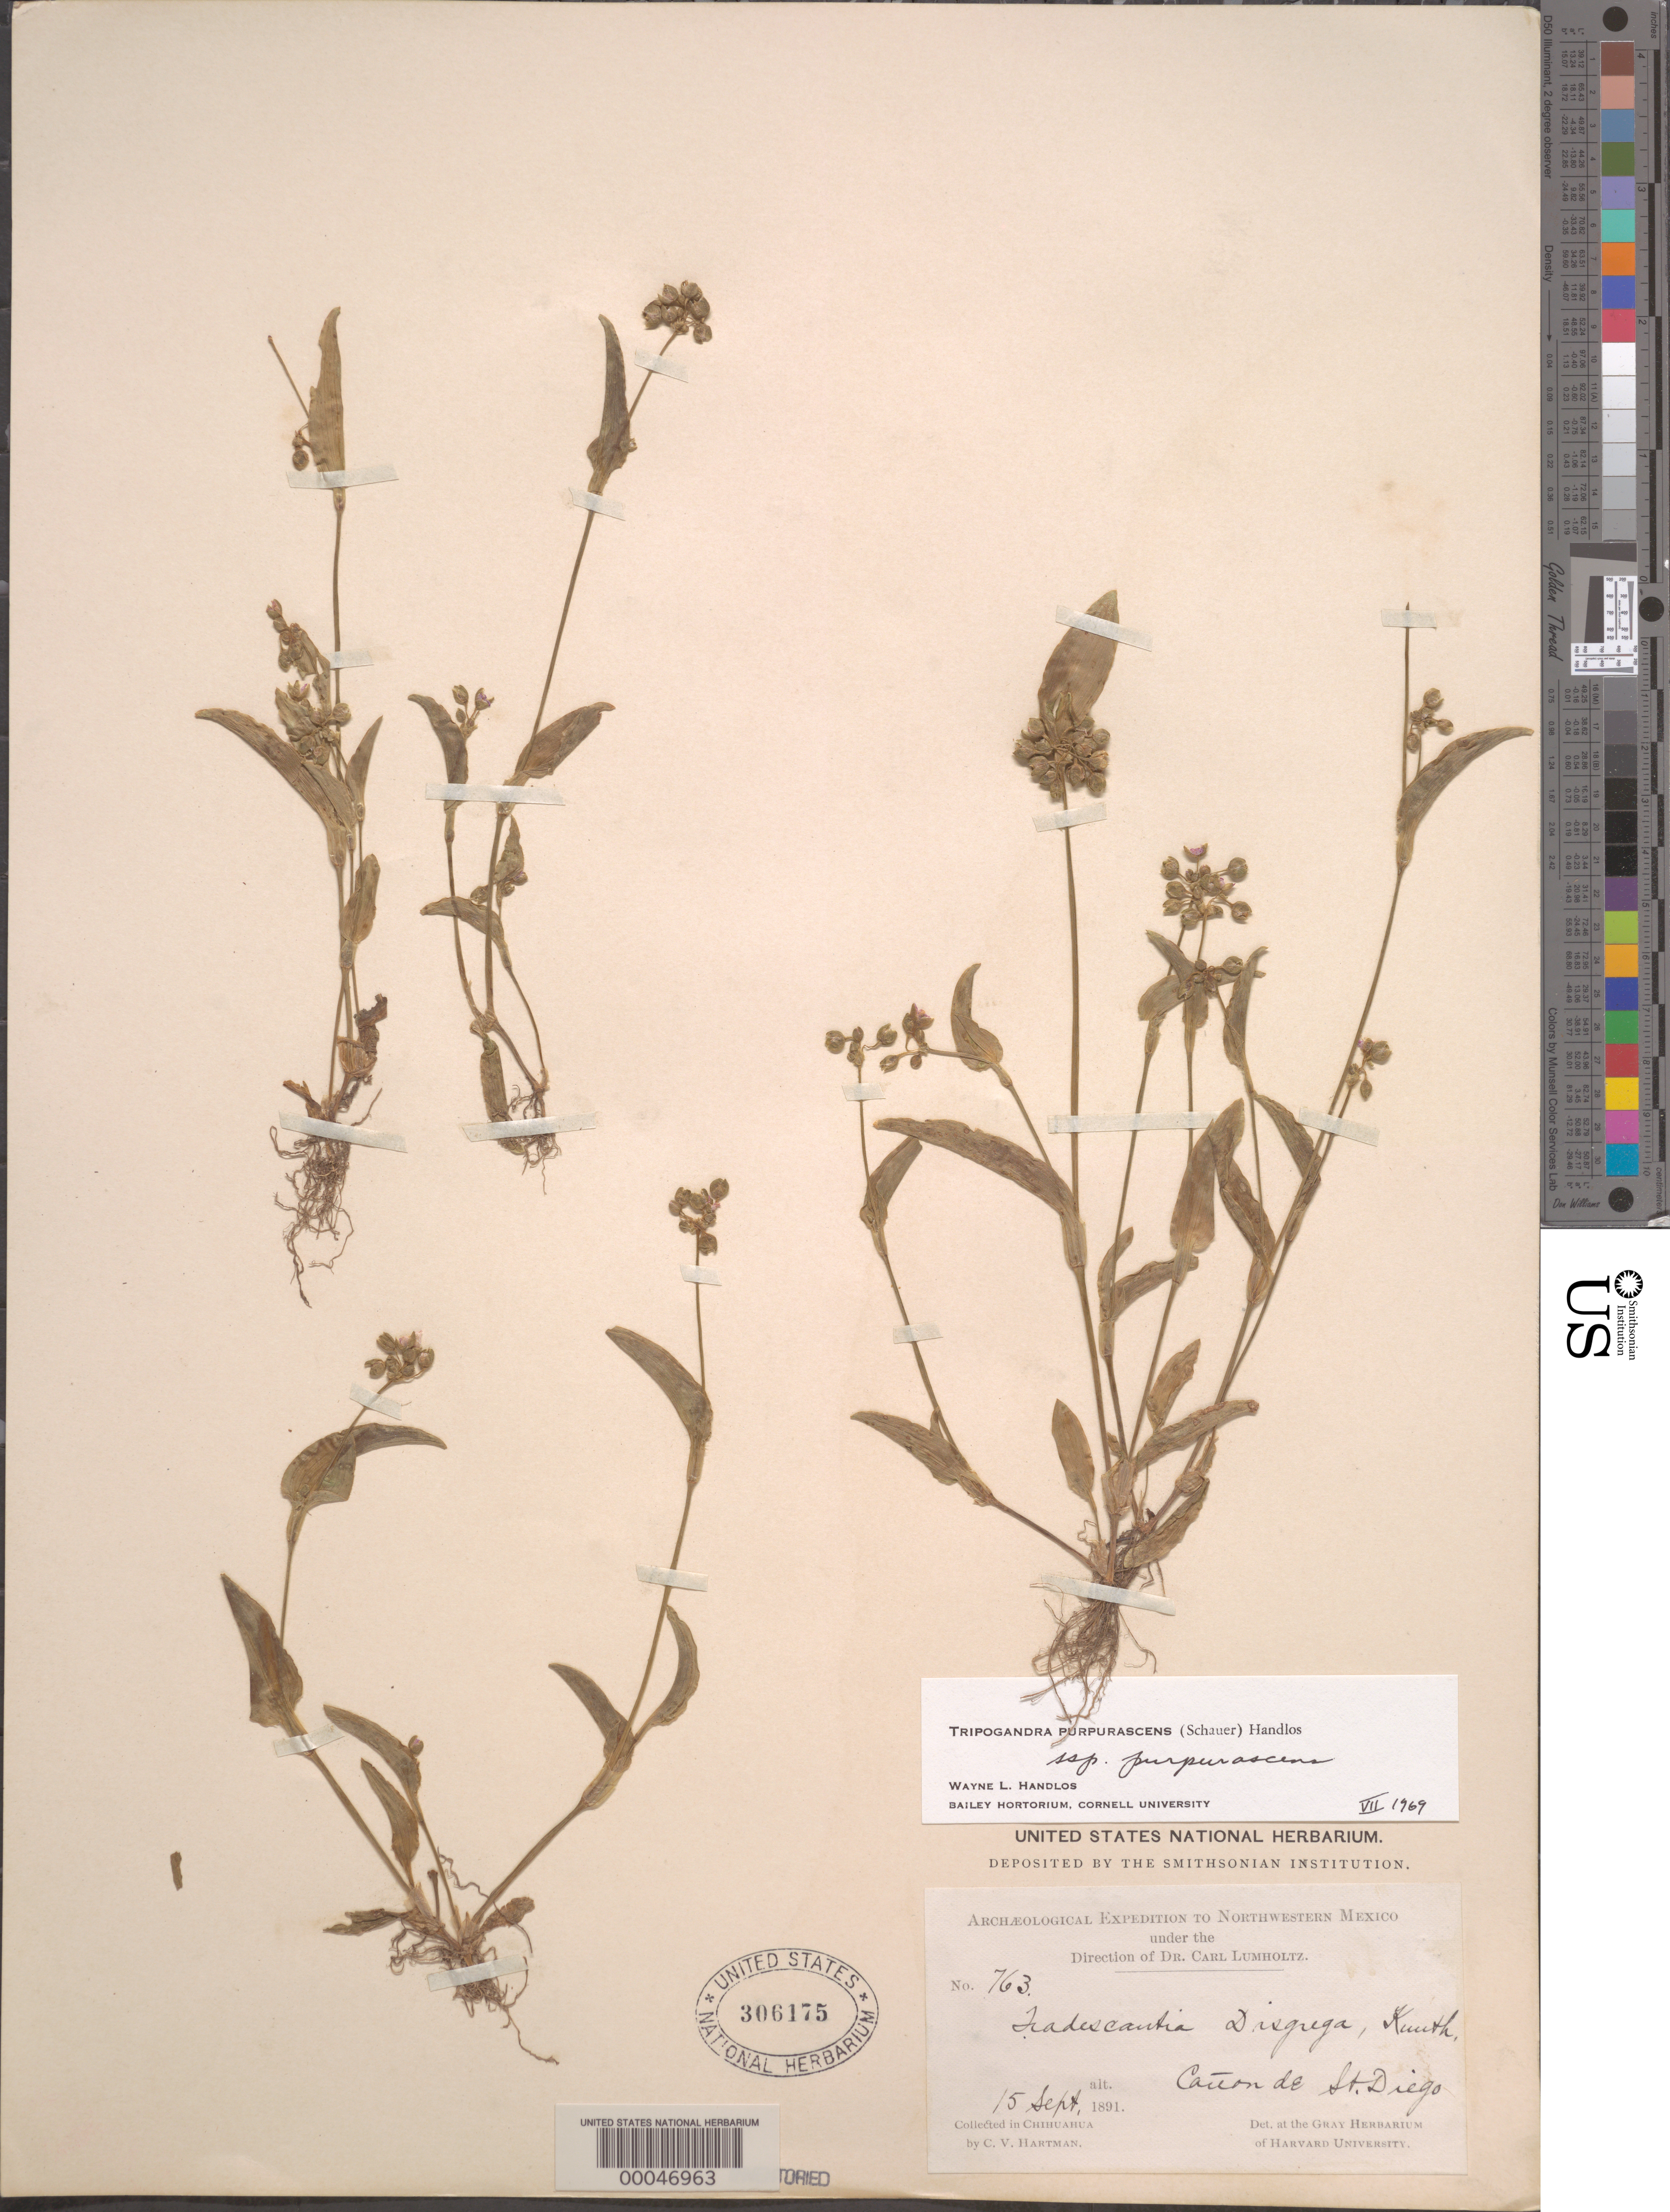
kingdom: Plantae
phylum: Tracheophyta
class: Liliopsida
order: Commelinales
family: Commelinaceae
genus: Tripogandra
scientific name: Tripogandra purpurascens subsp. purpurascens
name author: (S. Schauer) Handlos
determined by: Handlos, W. L.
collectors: C. V. Hartman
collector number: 763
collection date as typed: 15 Sep 1891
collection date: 1891-09-15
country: Mexico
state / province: Chihuahua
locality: Carton de St. Diego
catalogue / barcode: US 306175